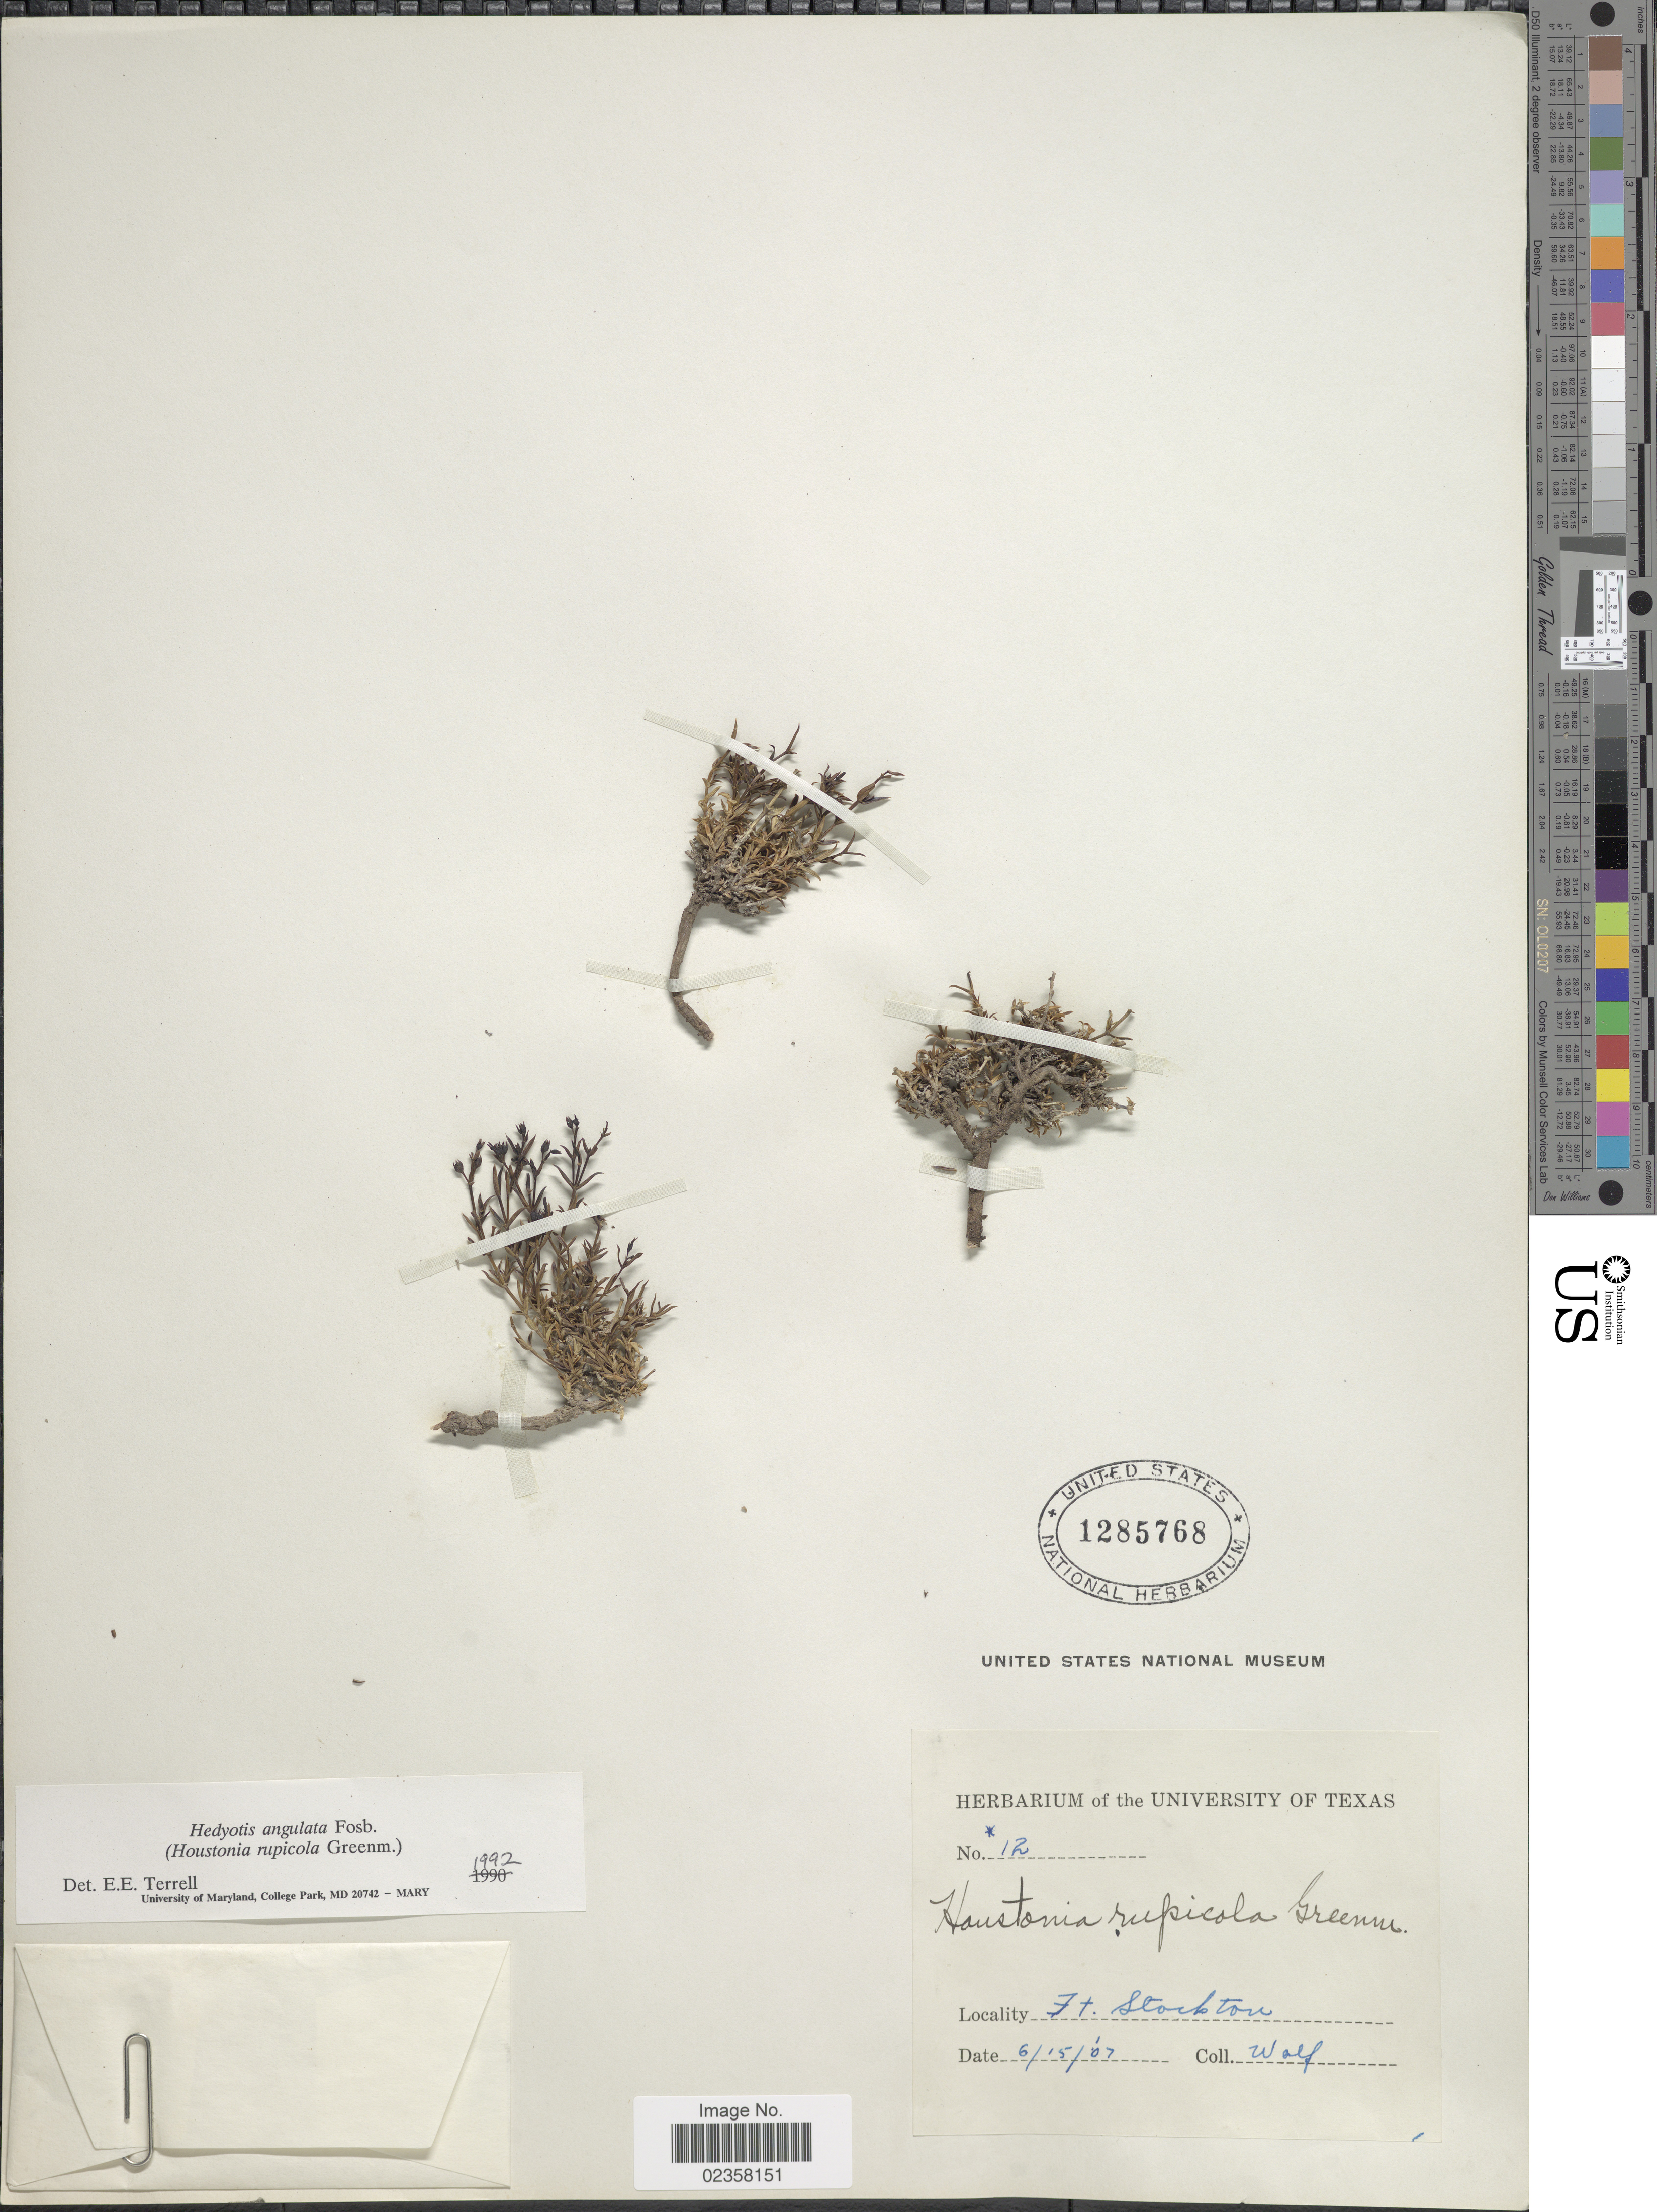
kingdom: Plantae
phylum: Tracheophyta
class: Magnoliopsida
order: Gentianales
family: Rubiaceae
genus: Houstonia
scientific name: Houstonia rupicola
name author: Greenm.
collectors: -- Wolf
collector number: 12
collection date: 1907-06-15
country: United States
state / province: Texas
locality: Ft. Stockton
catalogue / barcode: US 1285768